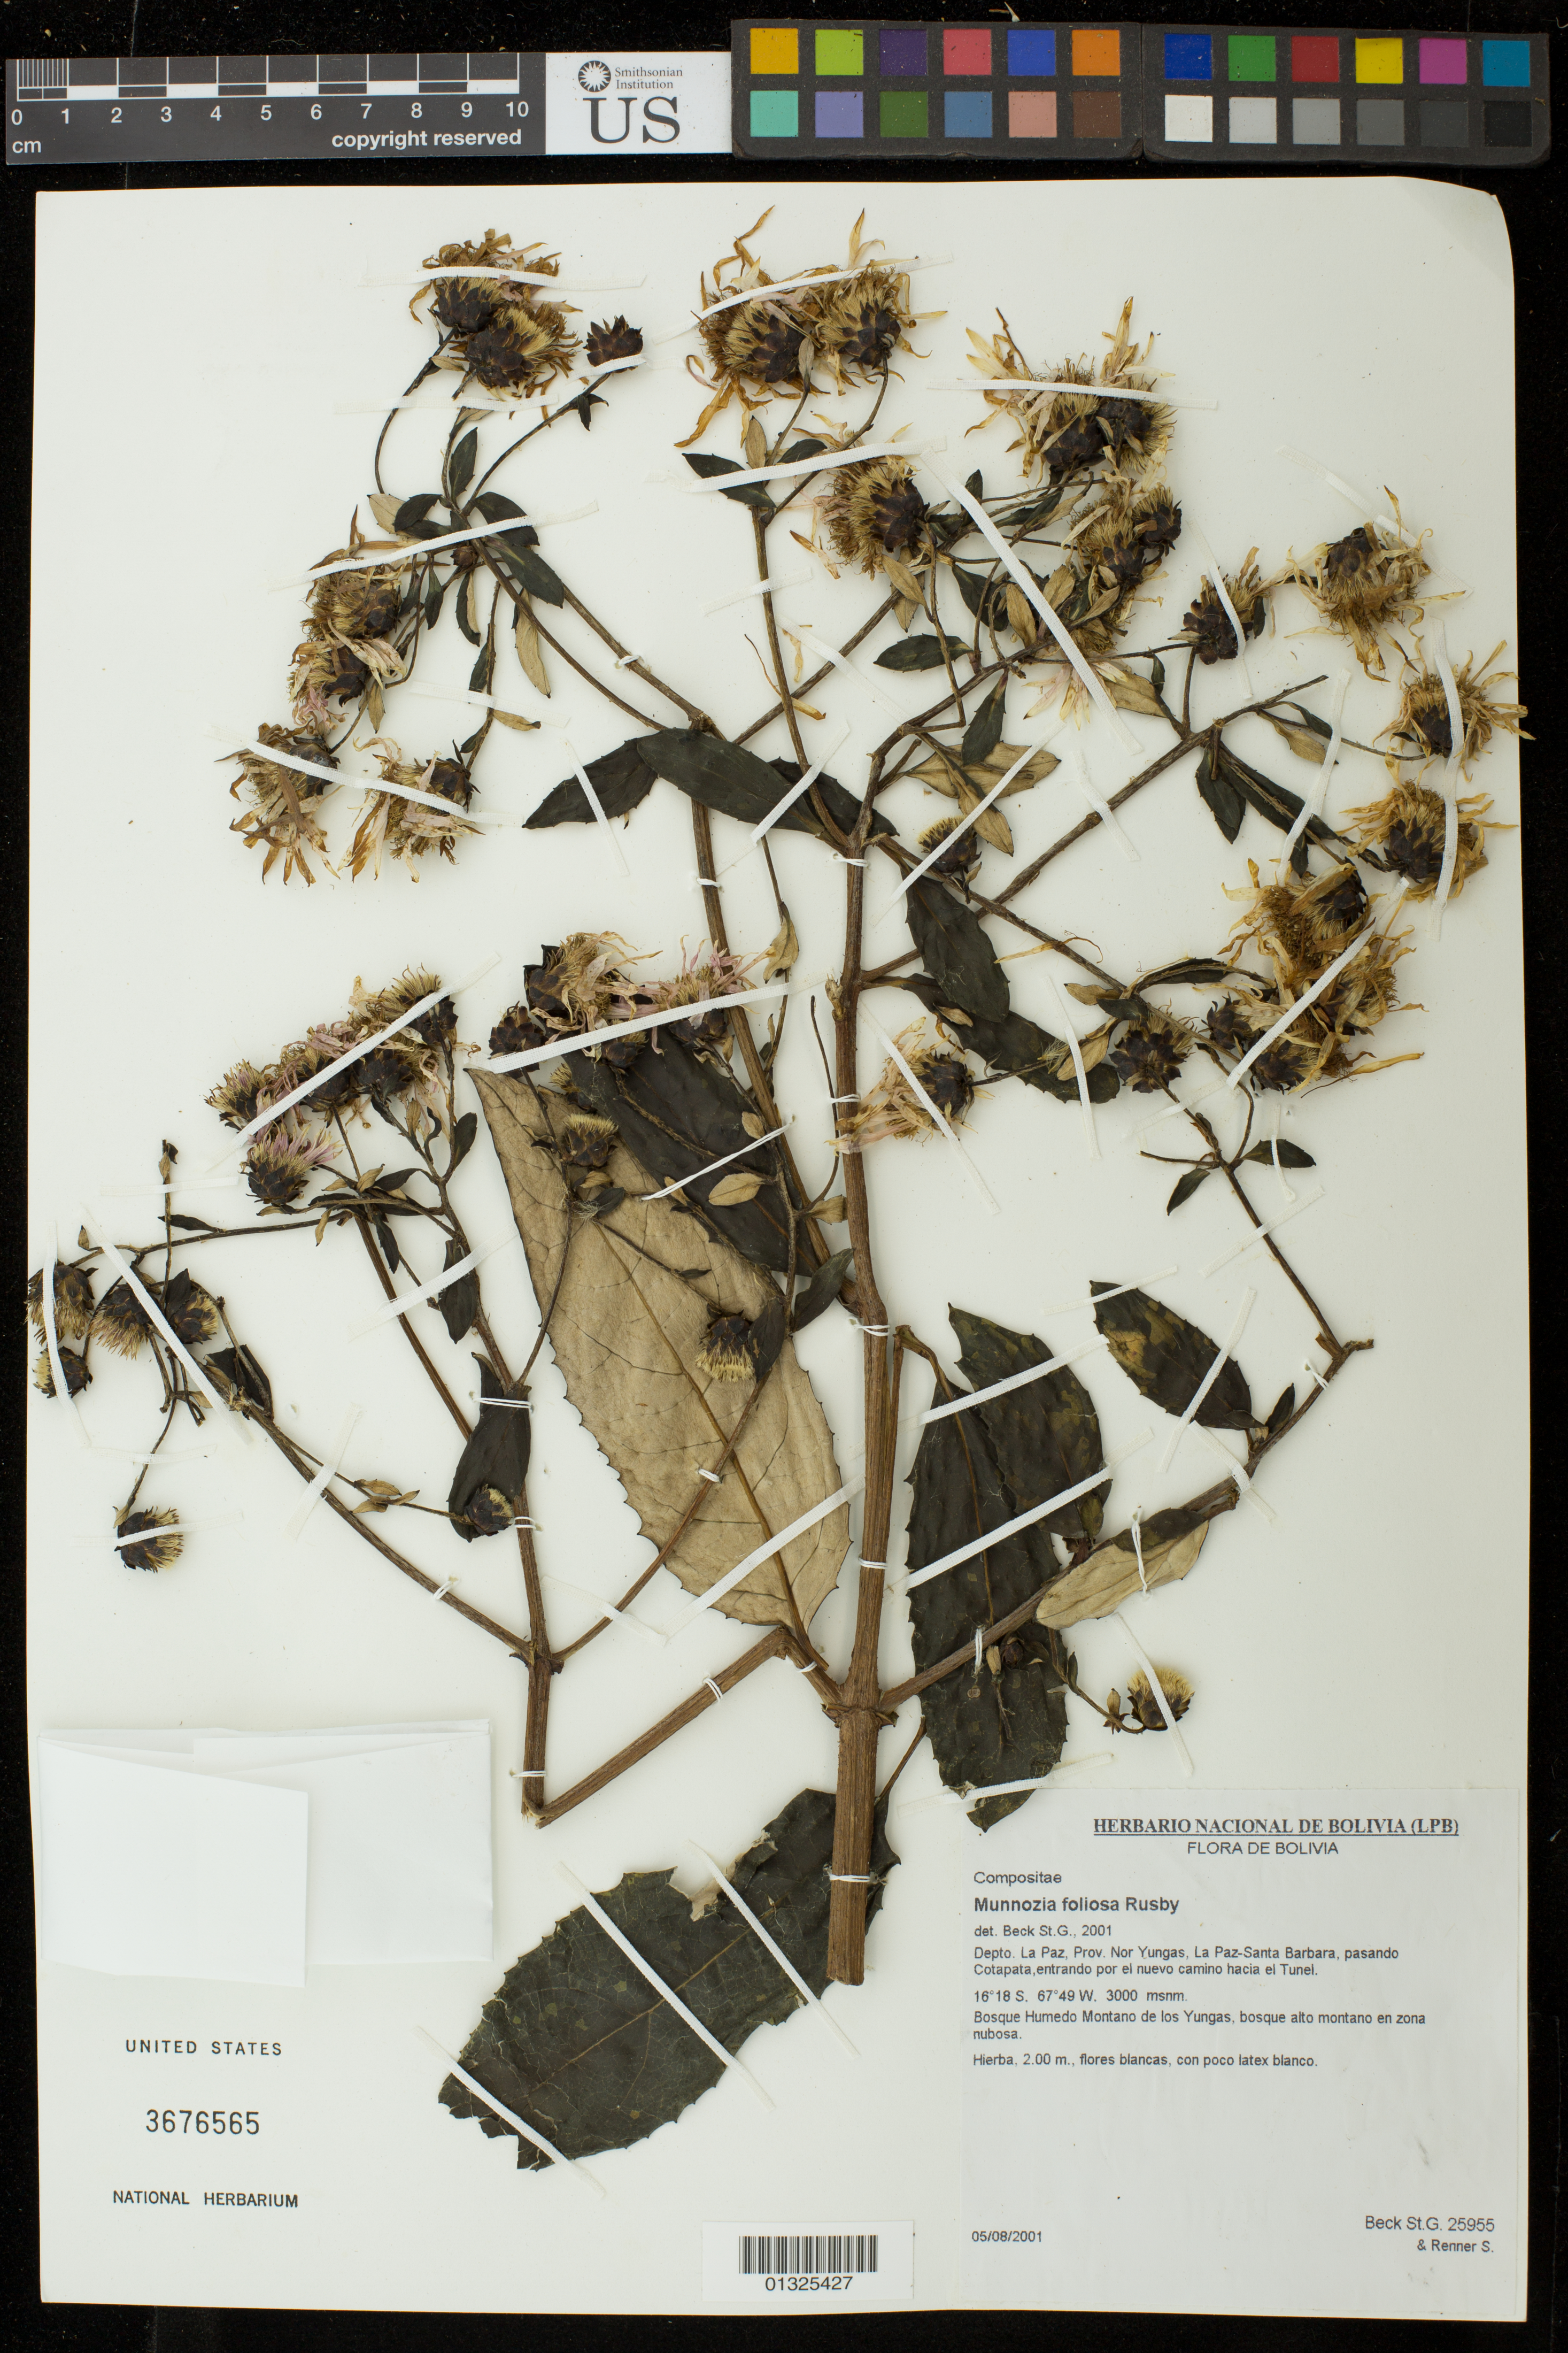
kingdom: Plantae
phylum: Tracheophyta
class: Magnoliopsida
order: Asterales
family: Asteraceae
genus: Munnozia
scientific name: Munnozia foliosa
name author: Rusby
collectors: S. G. Beck & S. S. Renner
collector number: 25955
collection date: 2001-08-05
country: Bolivia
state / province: La Paz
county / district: Nor Yungas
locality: La Paz-Santa Barbara, pasando Cotapata, entrando por el nuevo camino hacia El Tunel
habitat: Bosque Humedo Montano de los Yungas, bosque alto montano en zona nubosa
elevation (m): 3000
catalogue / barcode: US 3676565